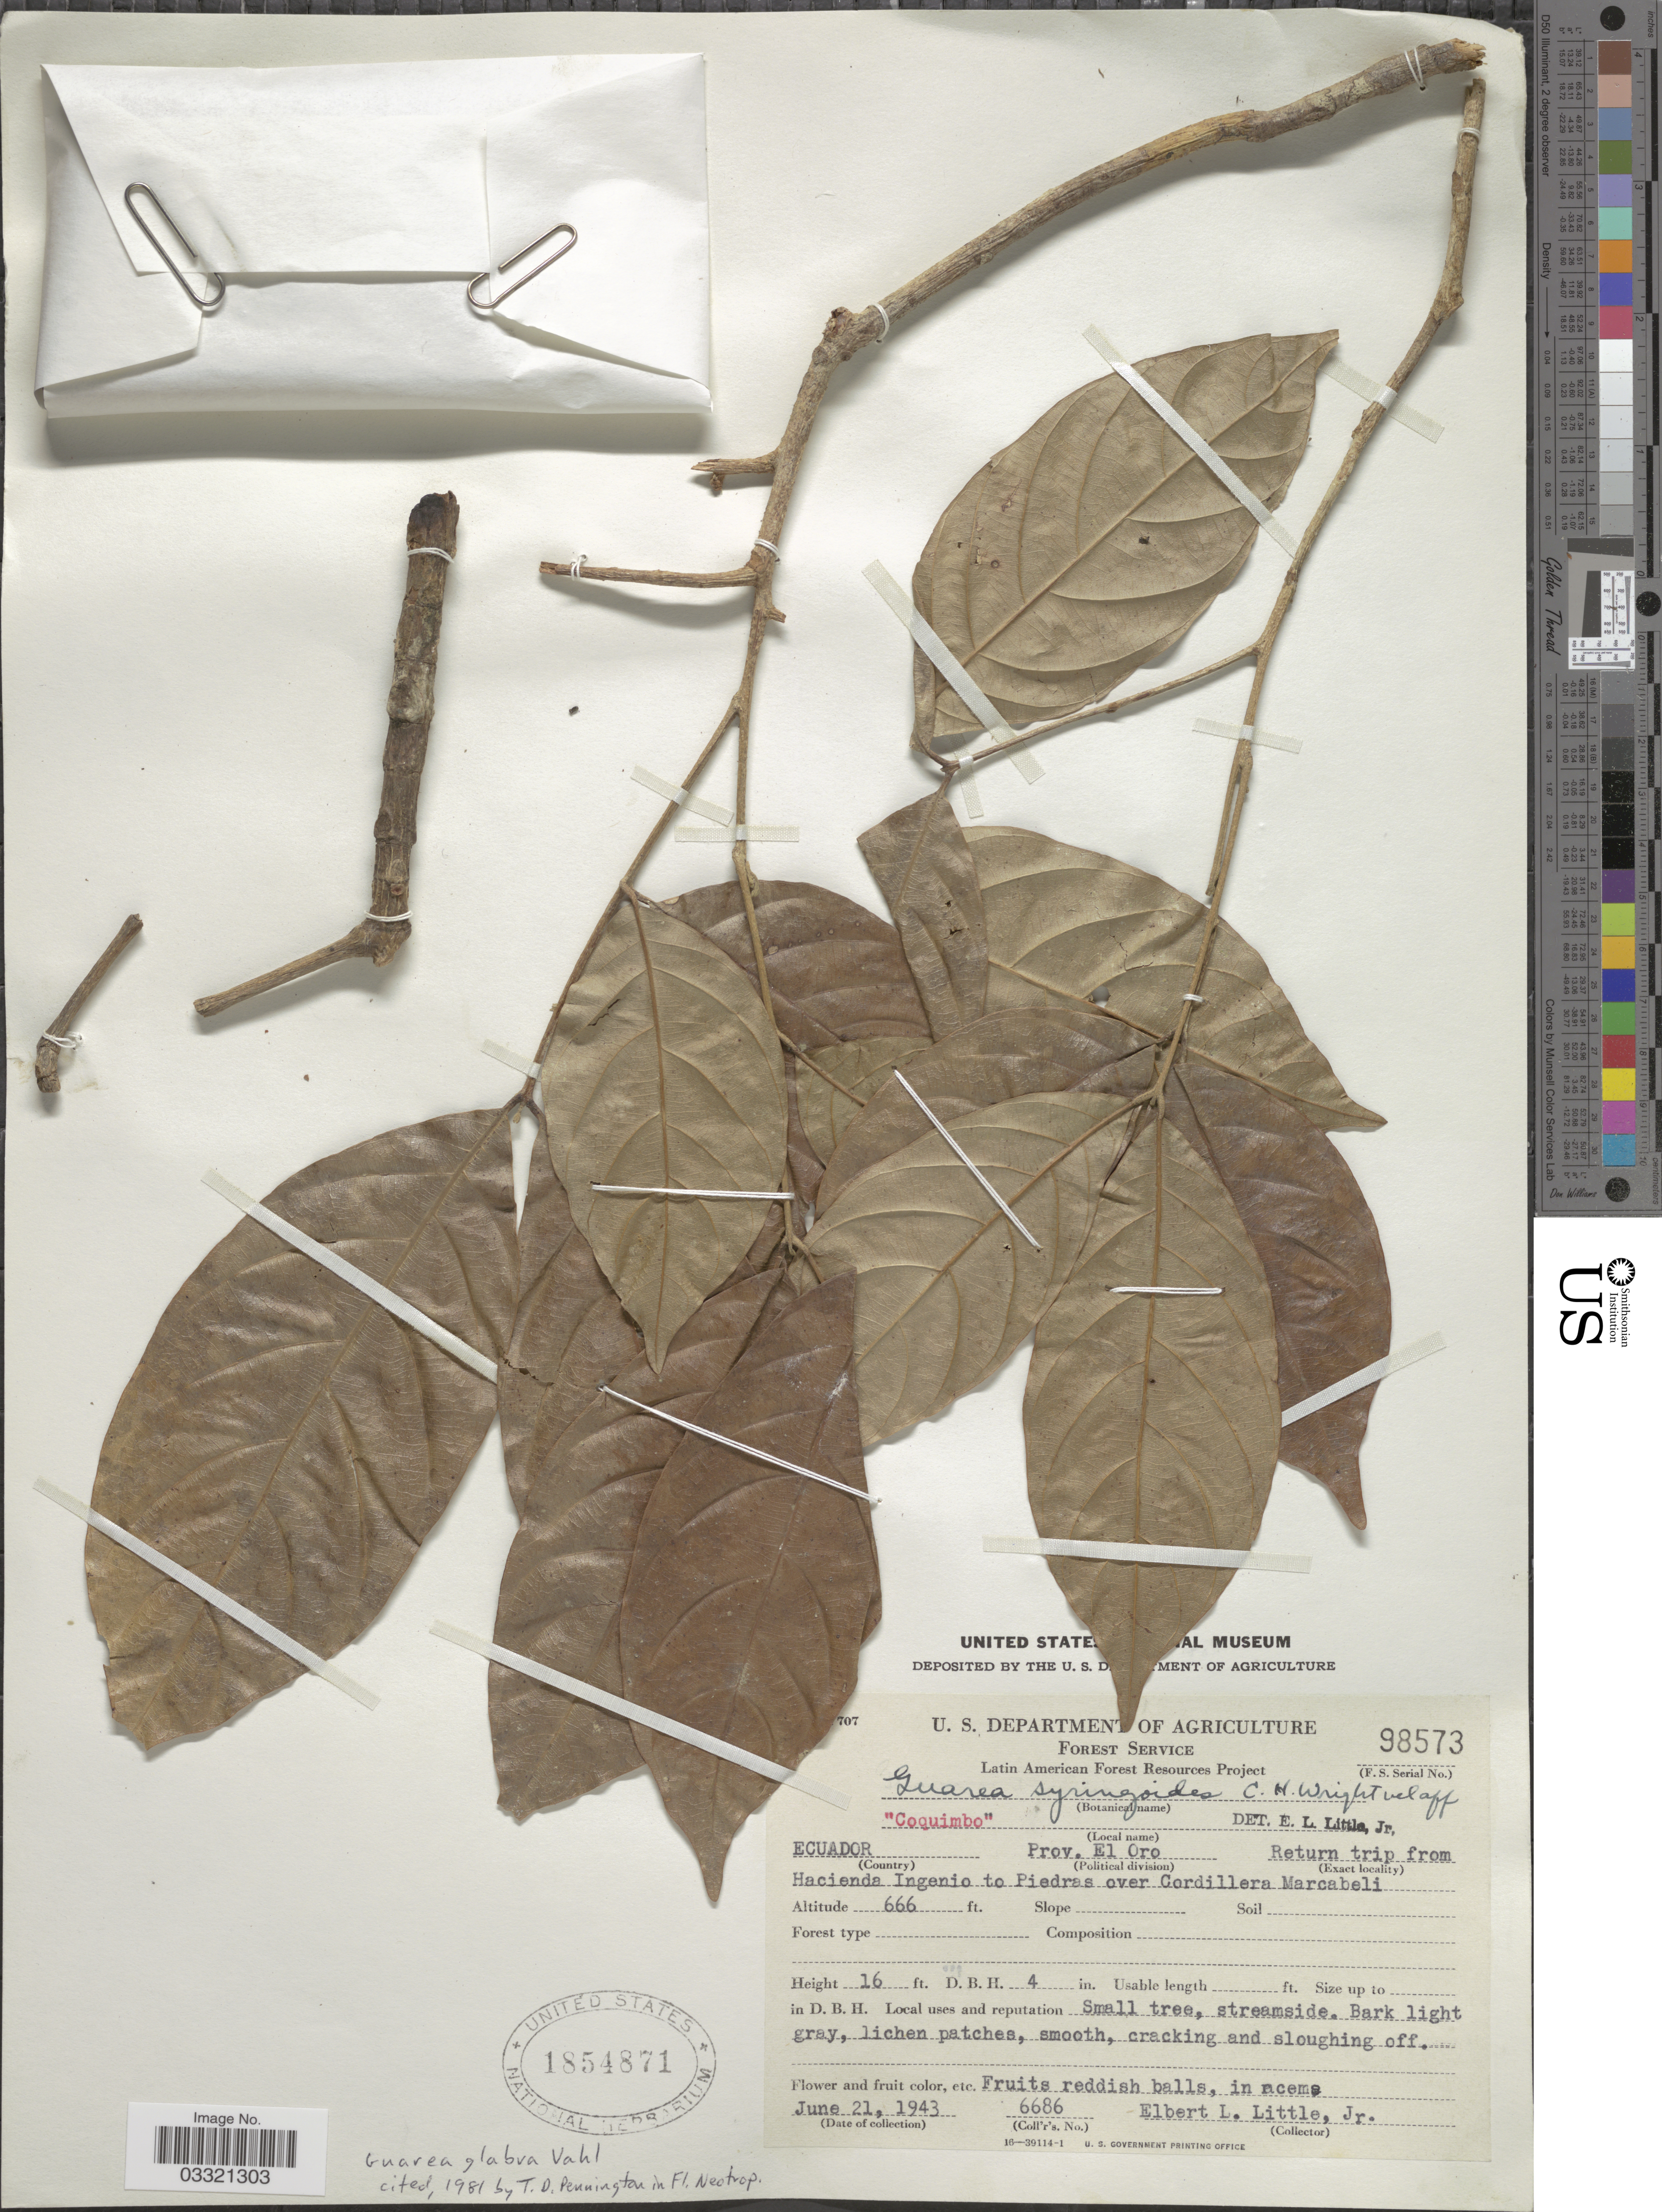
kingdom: Plantae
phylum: Tracheophyta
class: Magnoliopsida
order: Sapindales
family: Meliaceae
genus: Guarea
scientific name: Guarea glabra subsp. glabra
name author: Vahl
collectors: E. L. Little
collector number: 6686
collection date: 1943-06-21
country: Ecuador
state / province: El Oro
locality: Return trip from Hacienda Ingenio to Piedras over Cordillera Marcabeli.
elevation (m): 203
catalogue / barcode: US 1854871